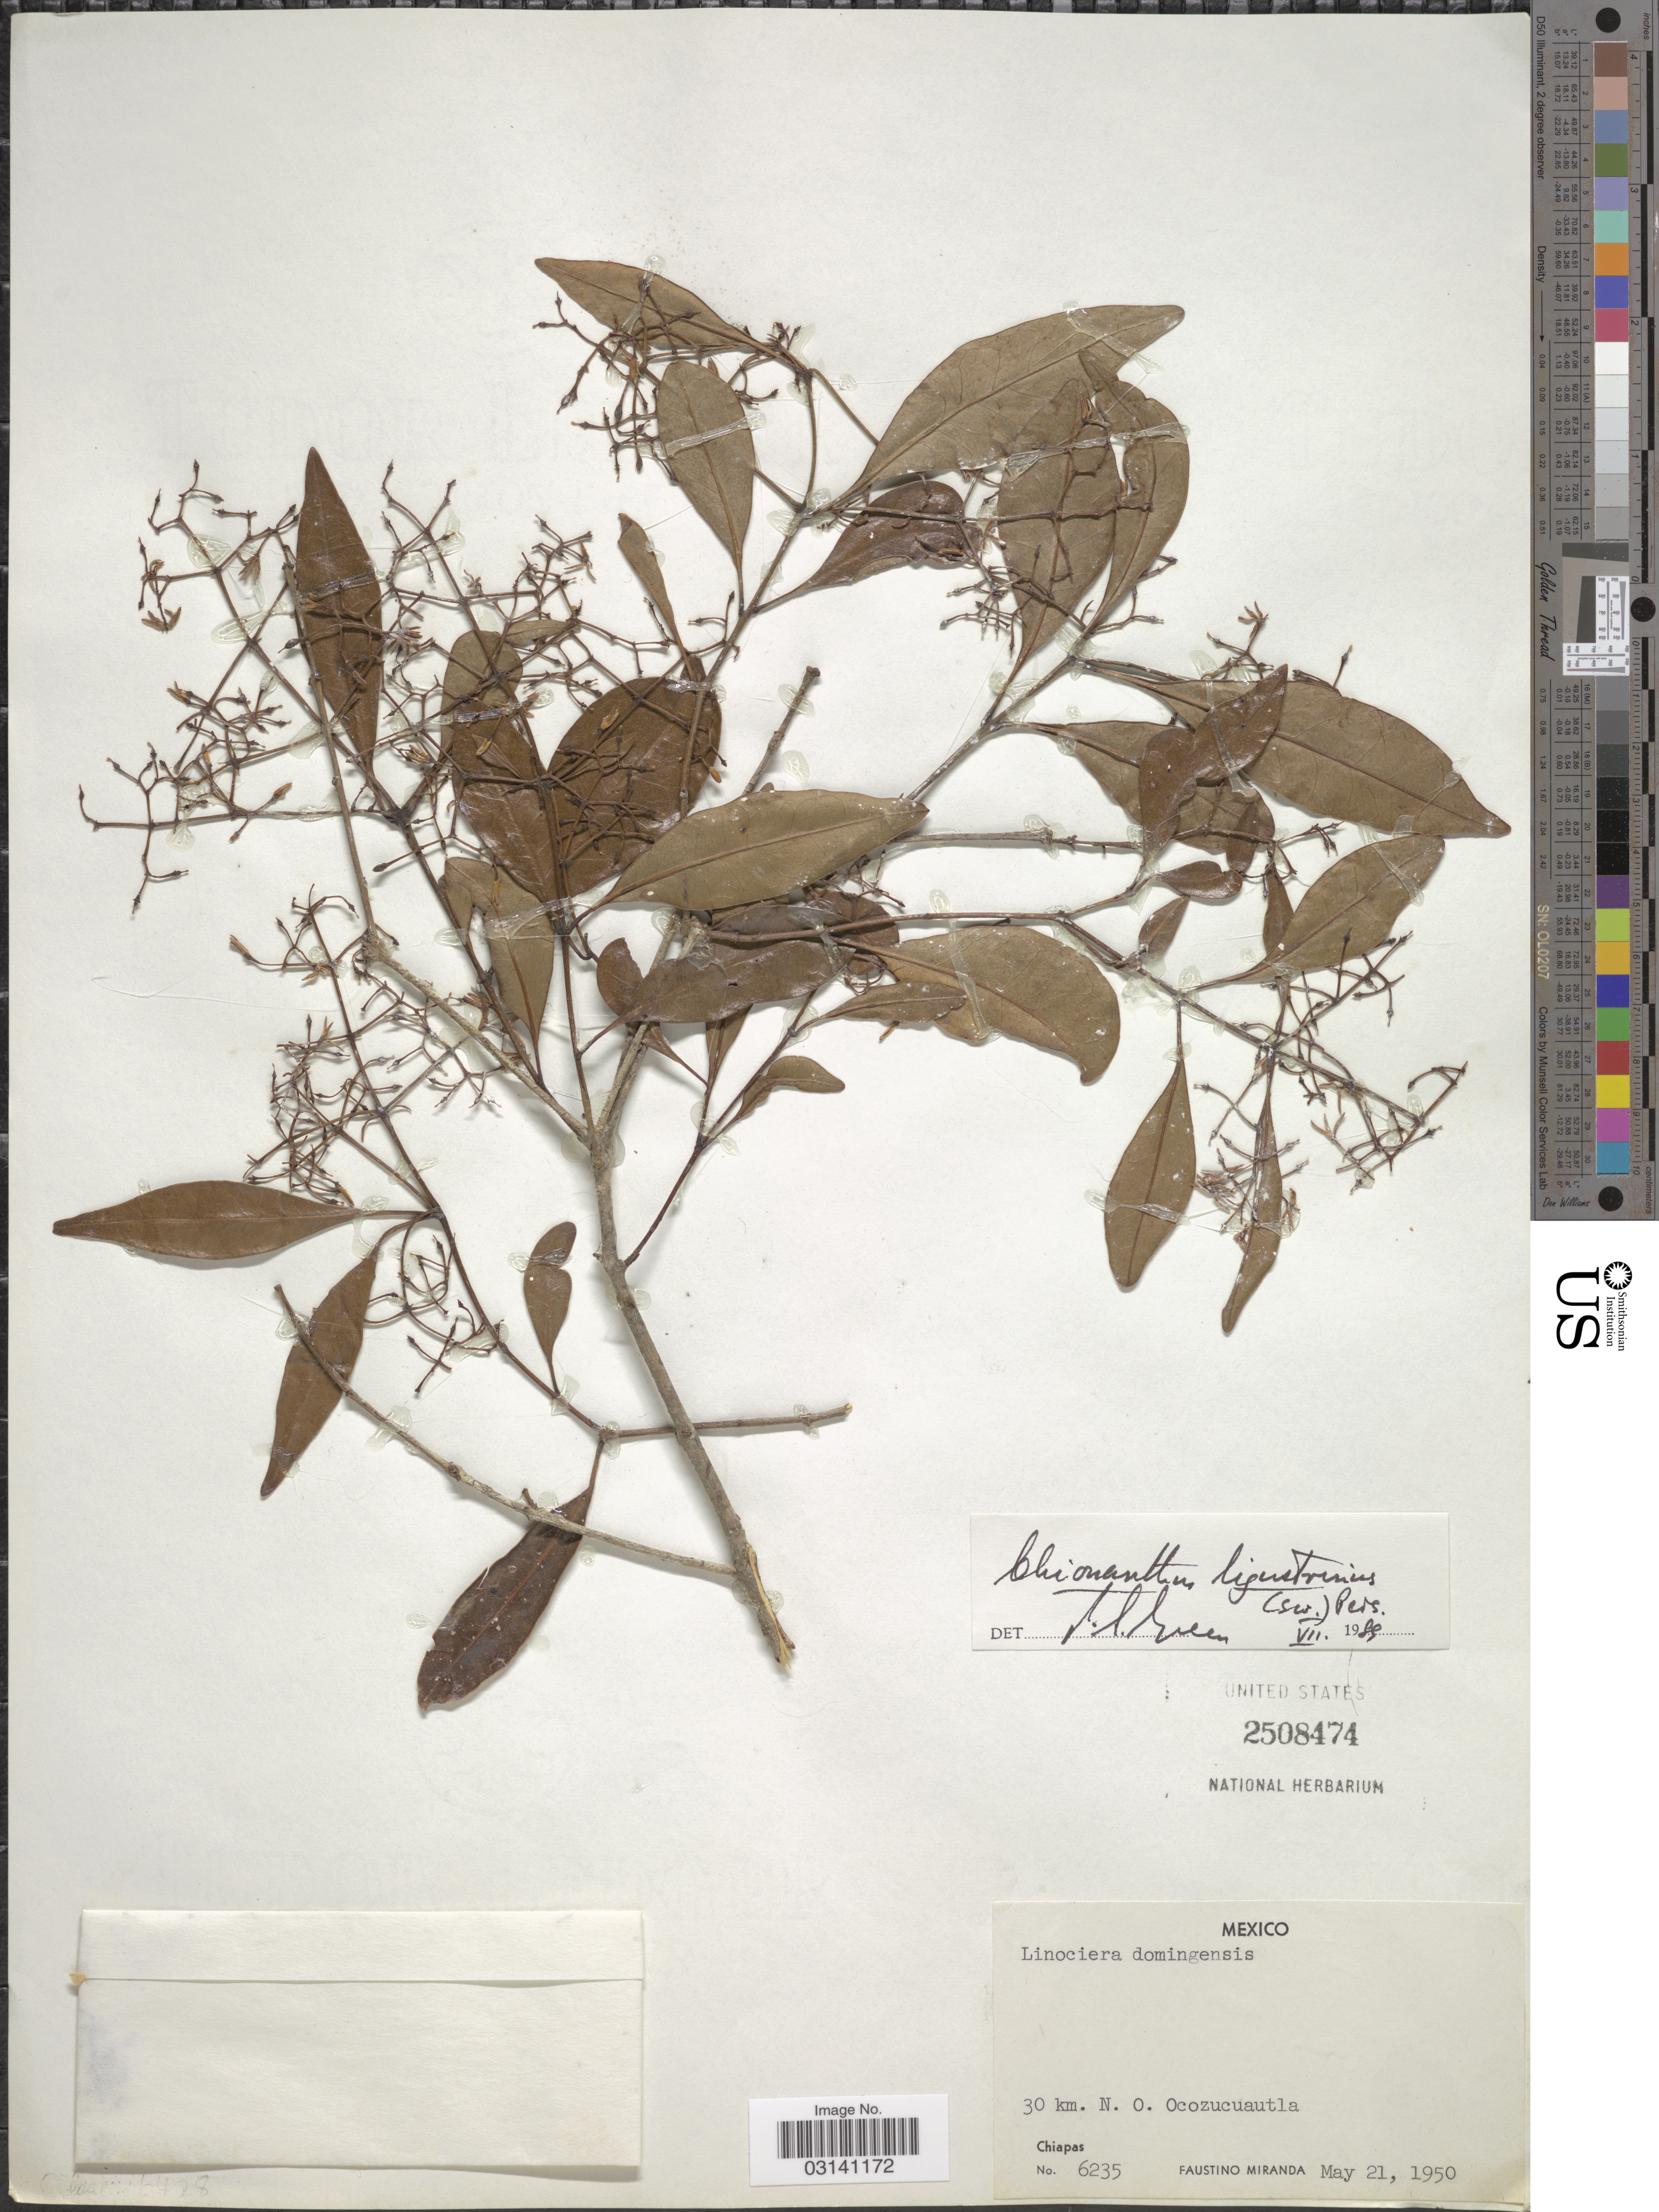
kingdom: Plantae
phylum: Tracheophyta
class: Magnoliopsida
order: Lamiales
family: Oleaceae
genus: Chionanthus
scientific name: Chionanthus domingensis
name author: Lam.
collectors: F. Miranda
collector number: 6235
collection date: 1950-05-21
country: Mexico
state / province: Chiapas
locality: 30 km. N. O. Ocozucuautla.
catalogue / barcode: US 2508474